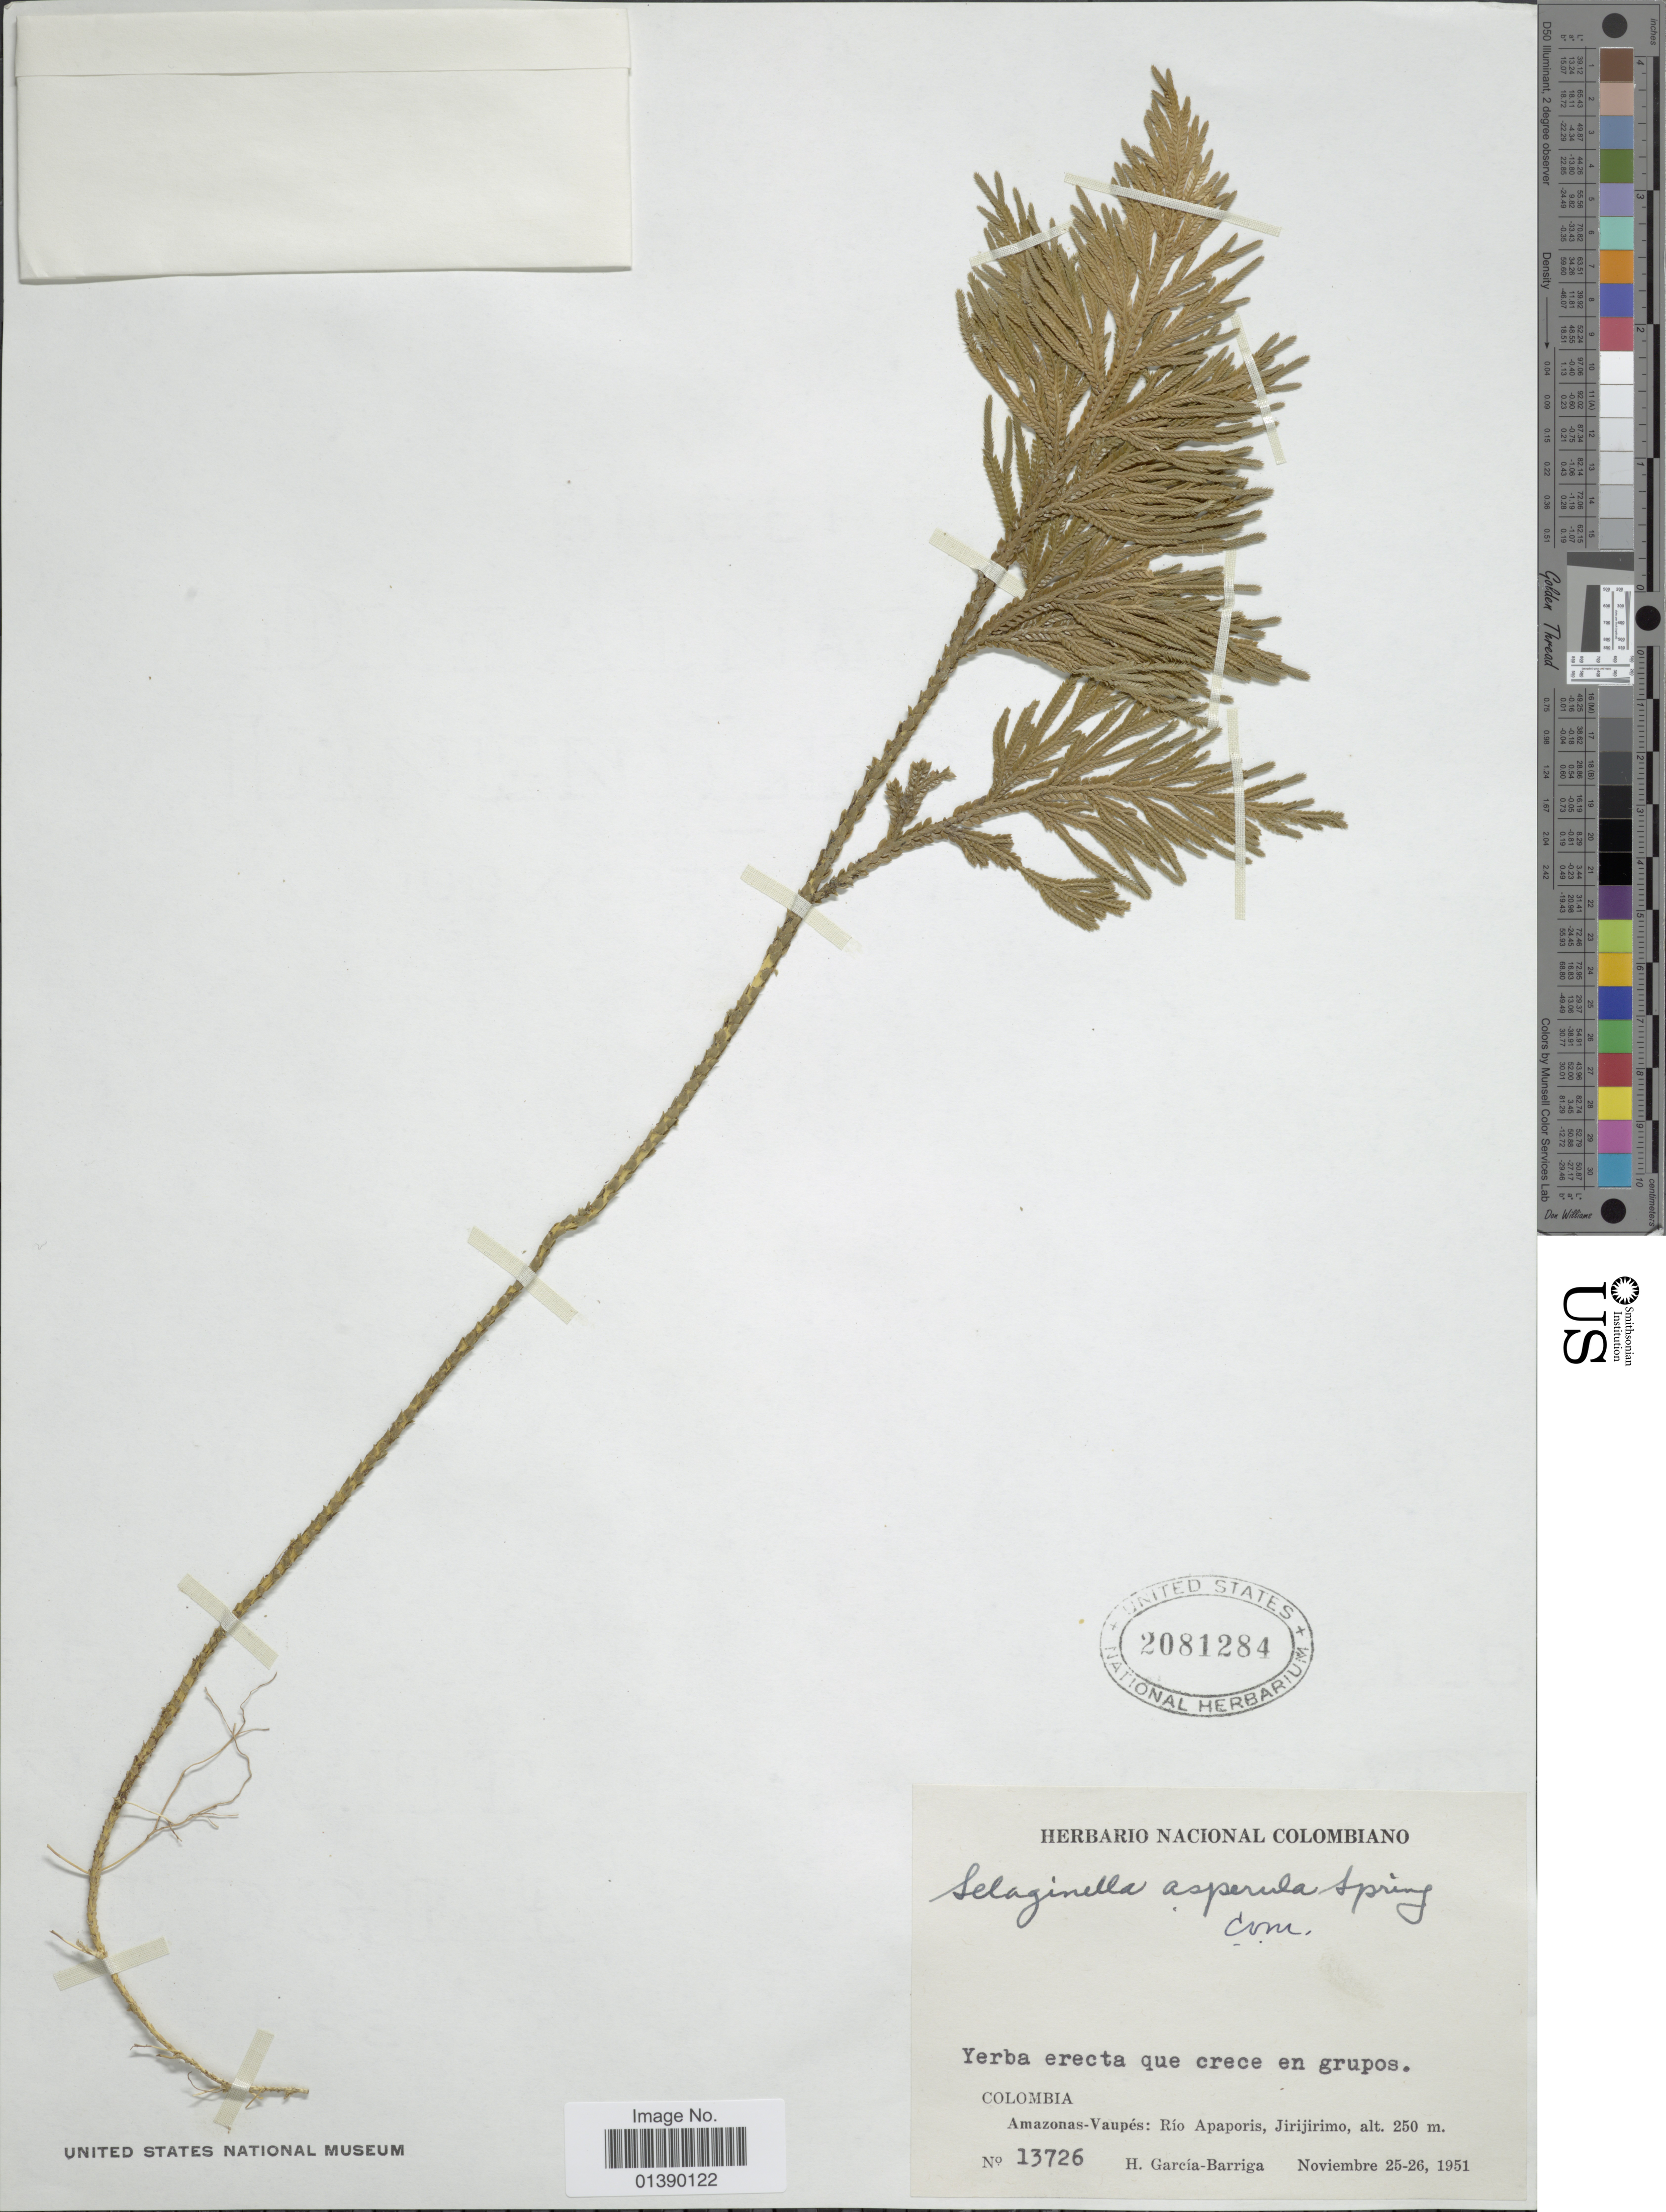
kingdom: Plantae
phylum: Tracheophyta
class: Lycopodiopsida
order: Selaginellales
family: Selaginellaceae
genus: Selaginella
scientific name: Selaginella asperula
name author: Spring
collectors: H. García Barriga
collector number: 13726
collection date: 1951-11-25/1951-11-26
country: Colombia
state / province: Amazonas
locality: Vaupés: Río Apaporis, Jirijirimo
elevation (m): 250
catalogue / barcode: US 2081284